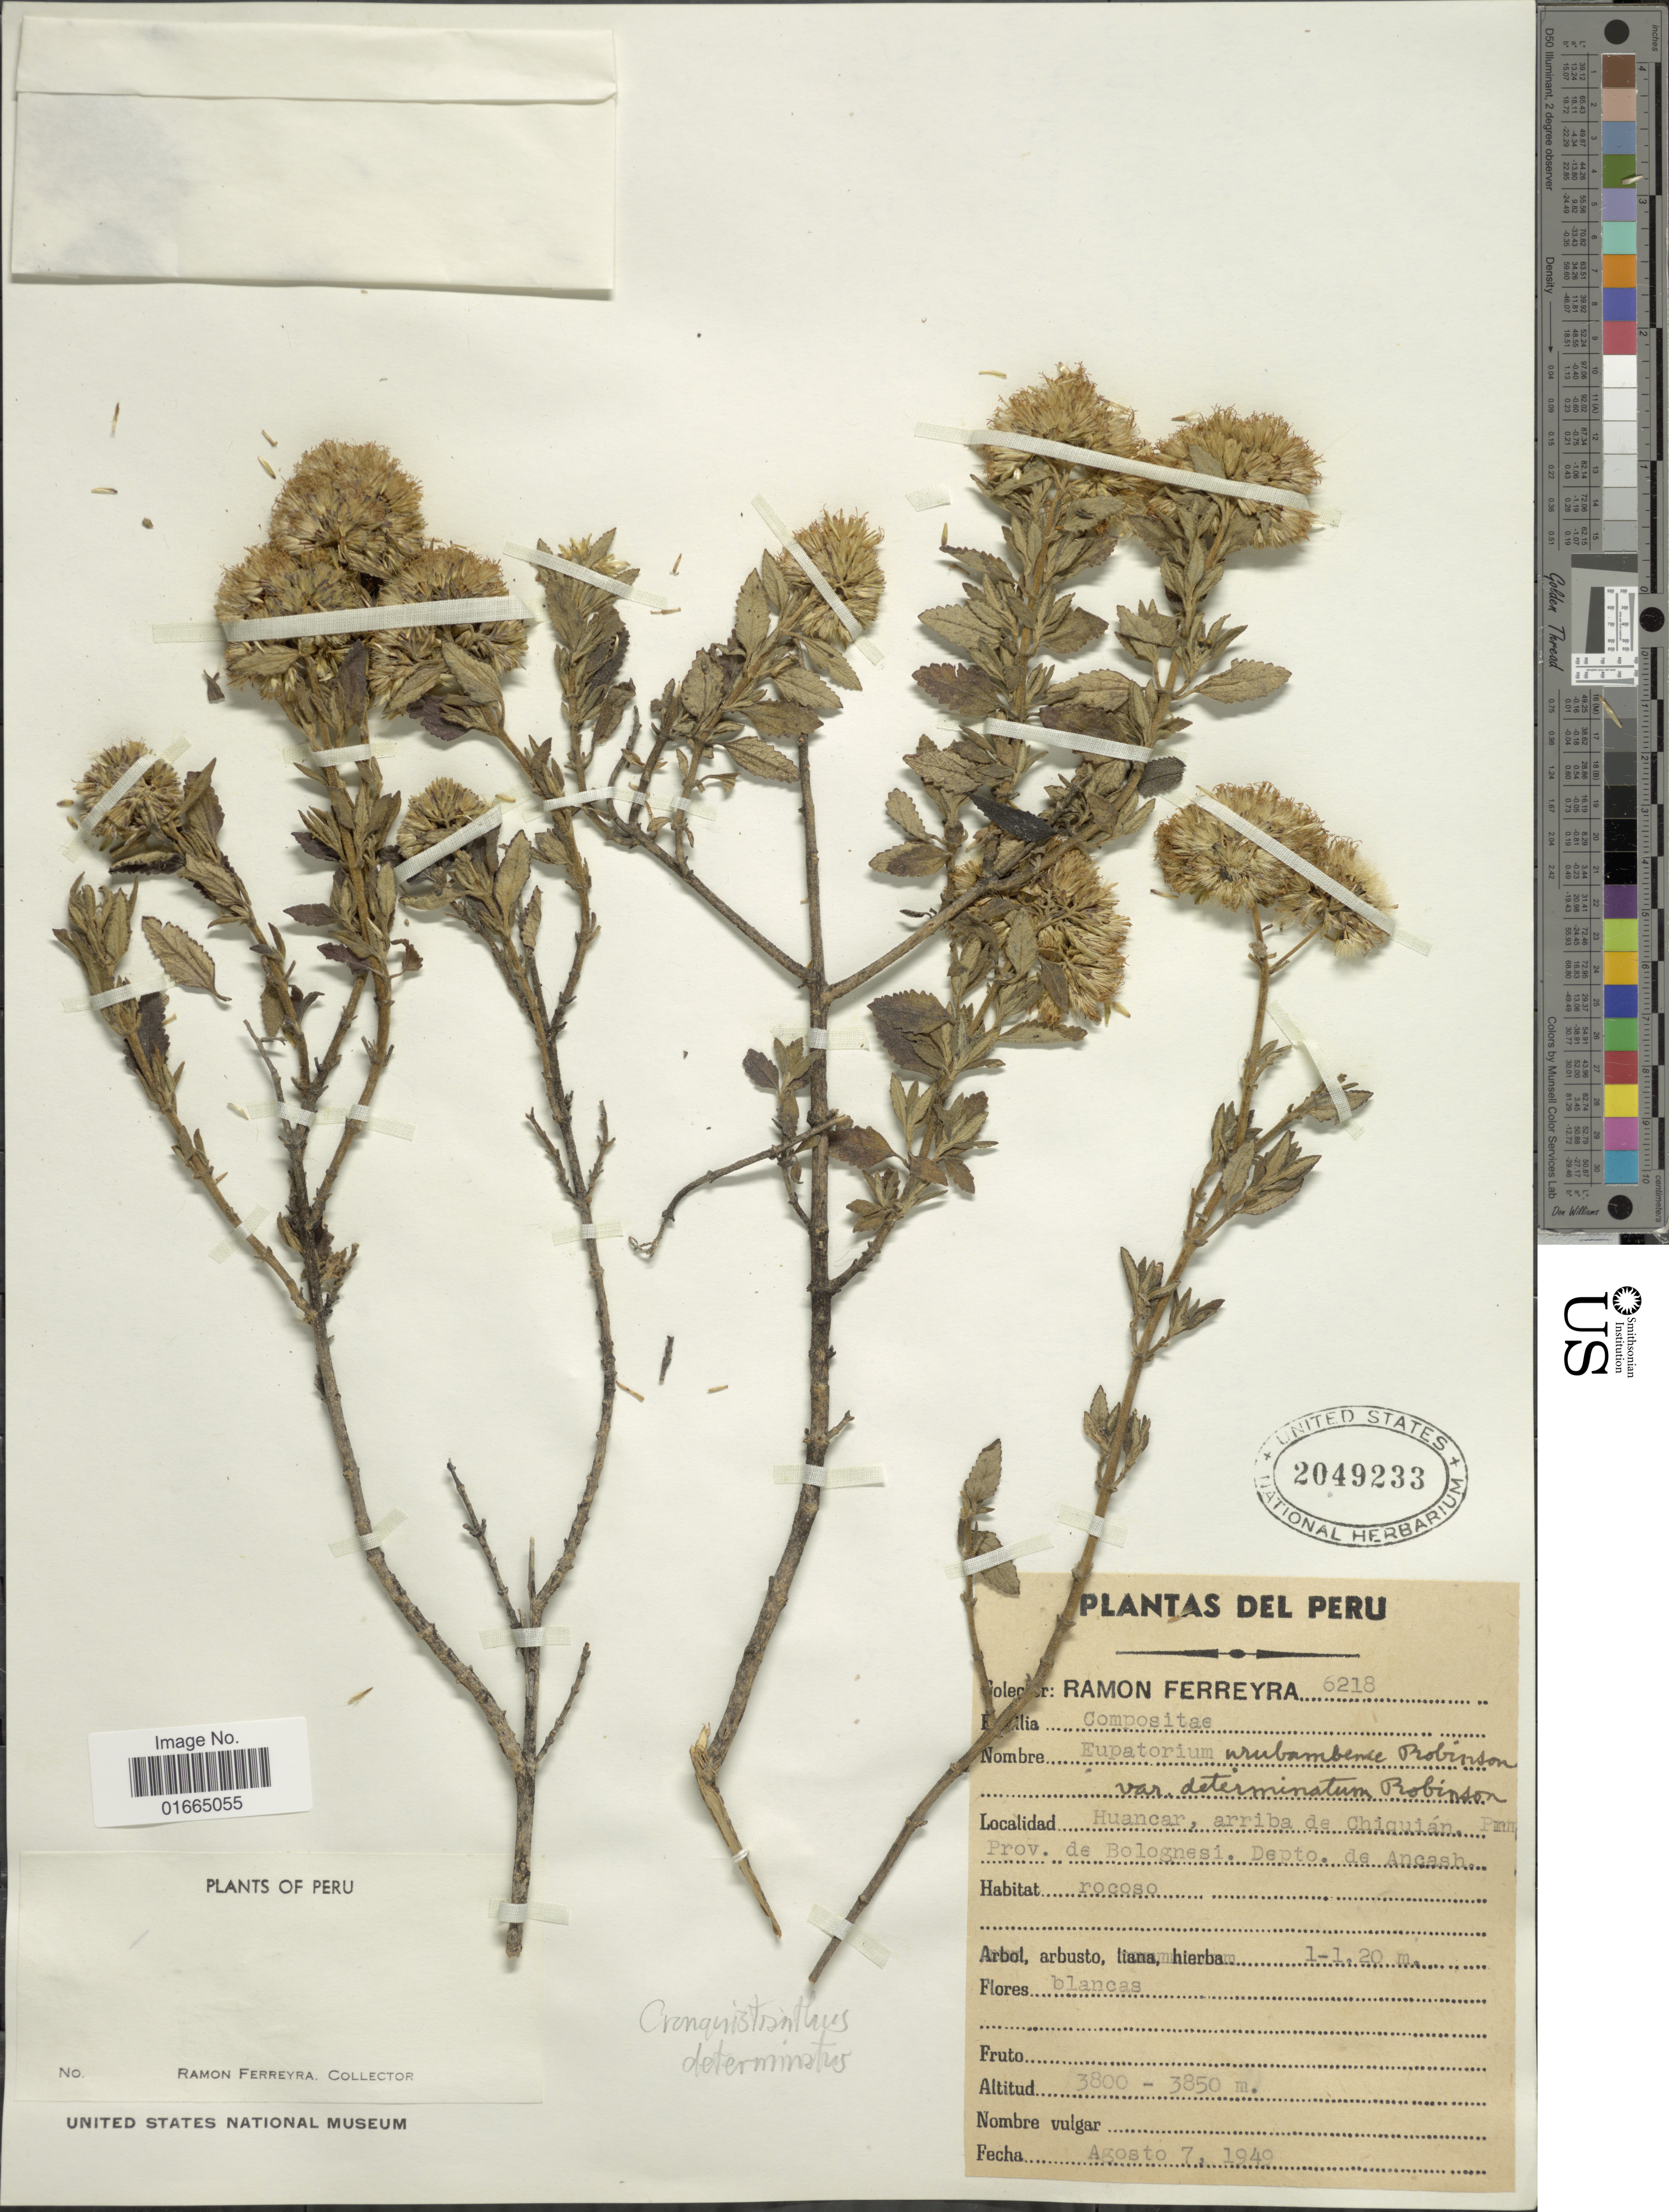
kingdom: Plantae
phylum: Tracheophyta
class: Magnoliopsida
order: Asterales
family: Asteraceae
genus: Cronquistianthus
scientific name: Cronquistianthus determinatus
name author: (B.L. Rob.) R.M. King & H. Rob.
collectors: R. A. Ferreyra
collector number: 6218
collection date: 1949-08-07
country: Peru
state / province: Ancash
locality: Huancar, arriba de Chiquián, Prov. de Bolognesi. Depto. de Ancash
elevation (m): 3800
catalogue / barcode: US 2049233